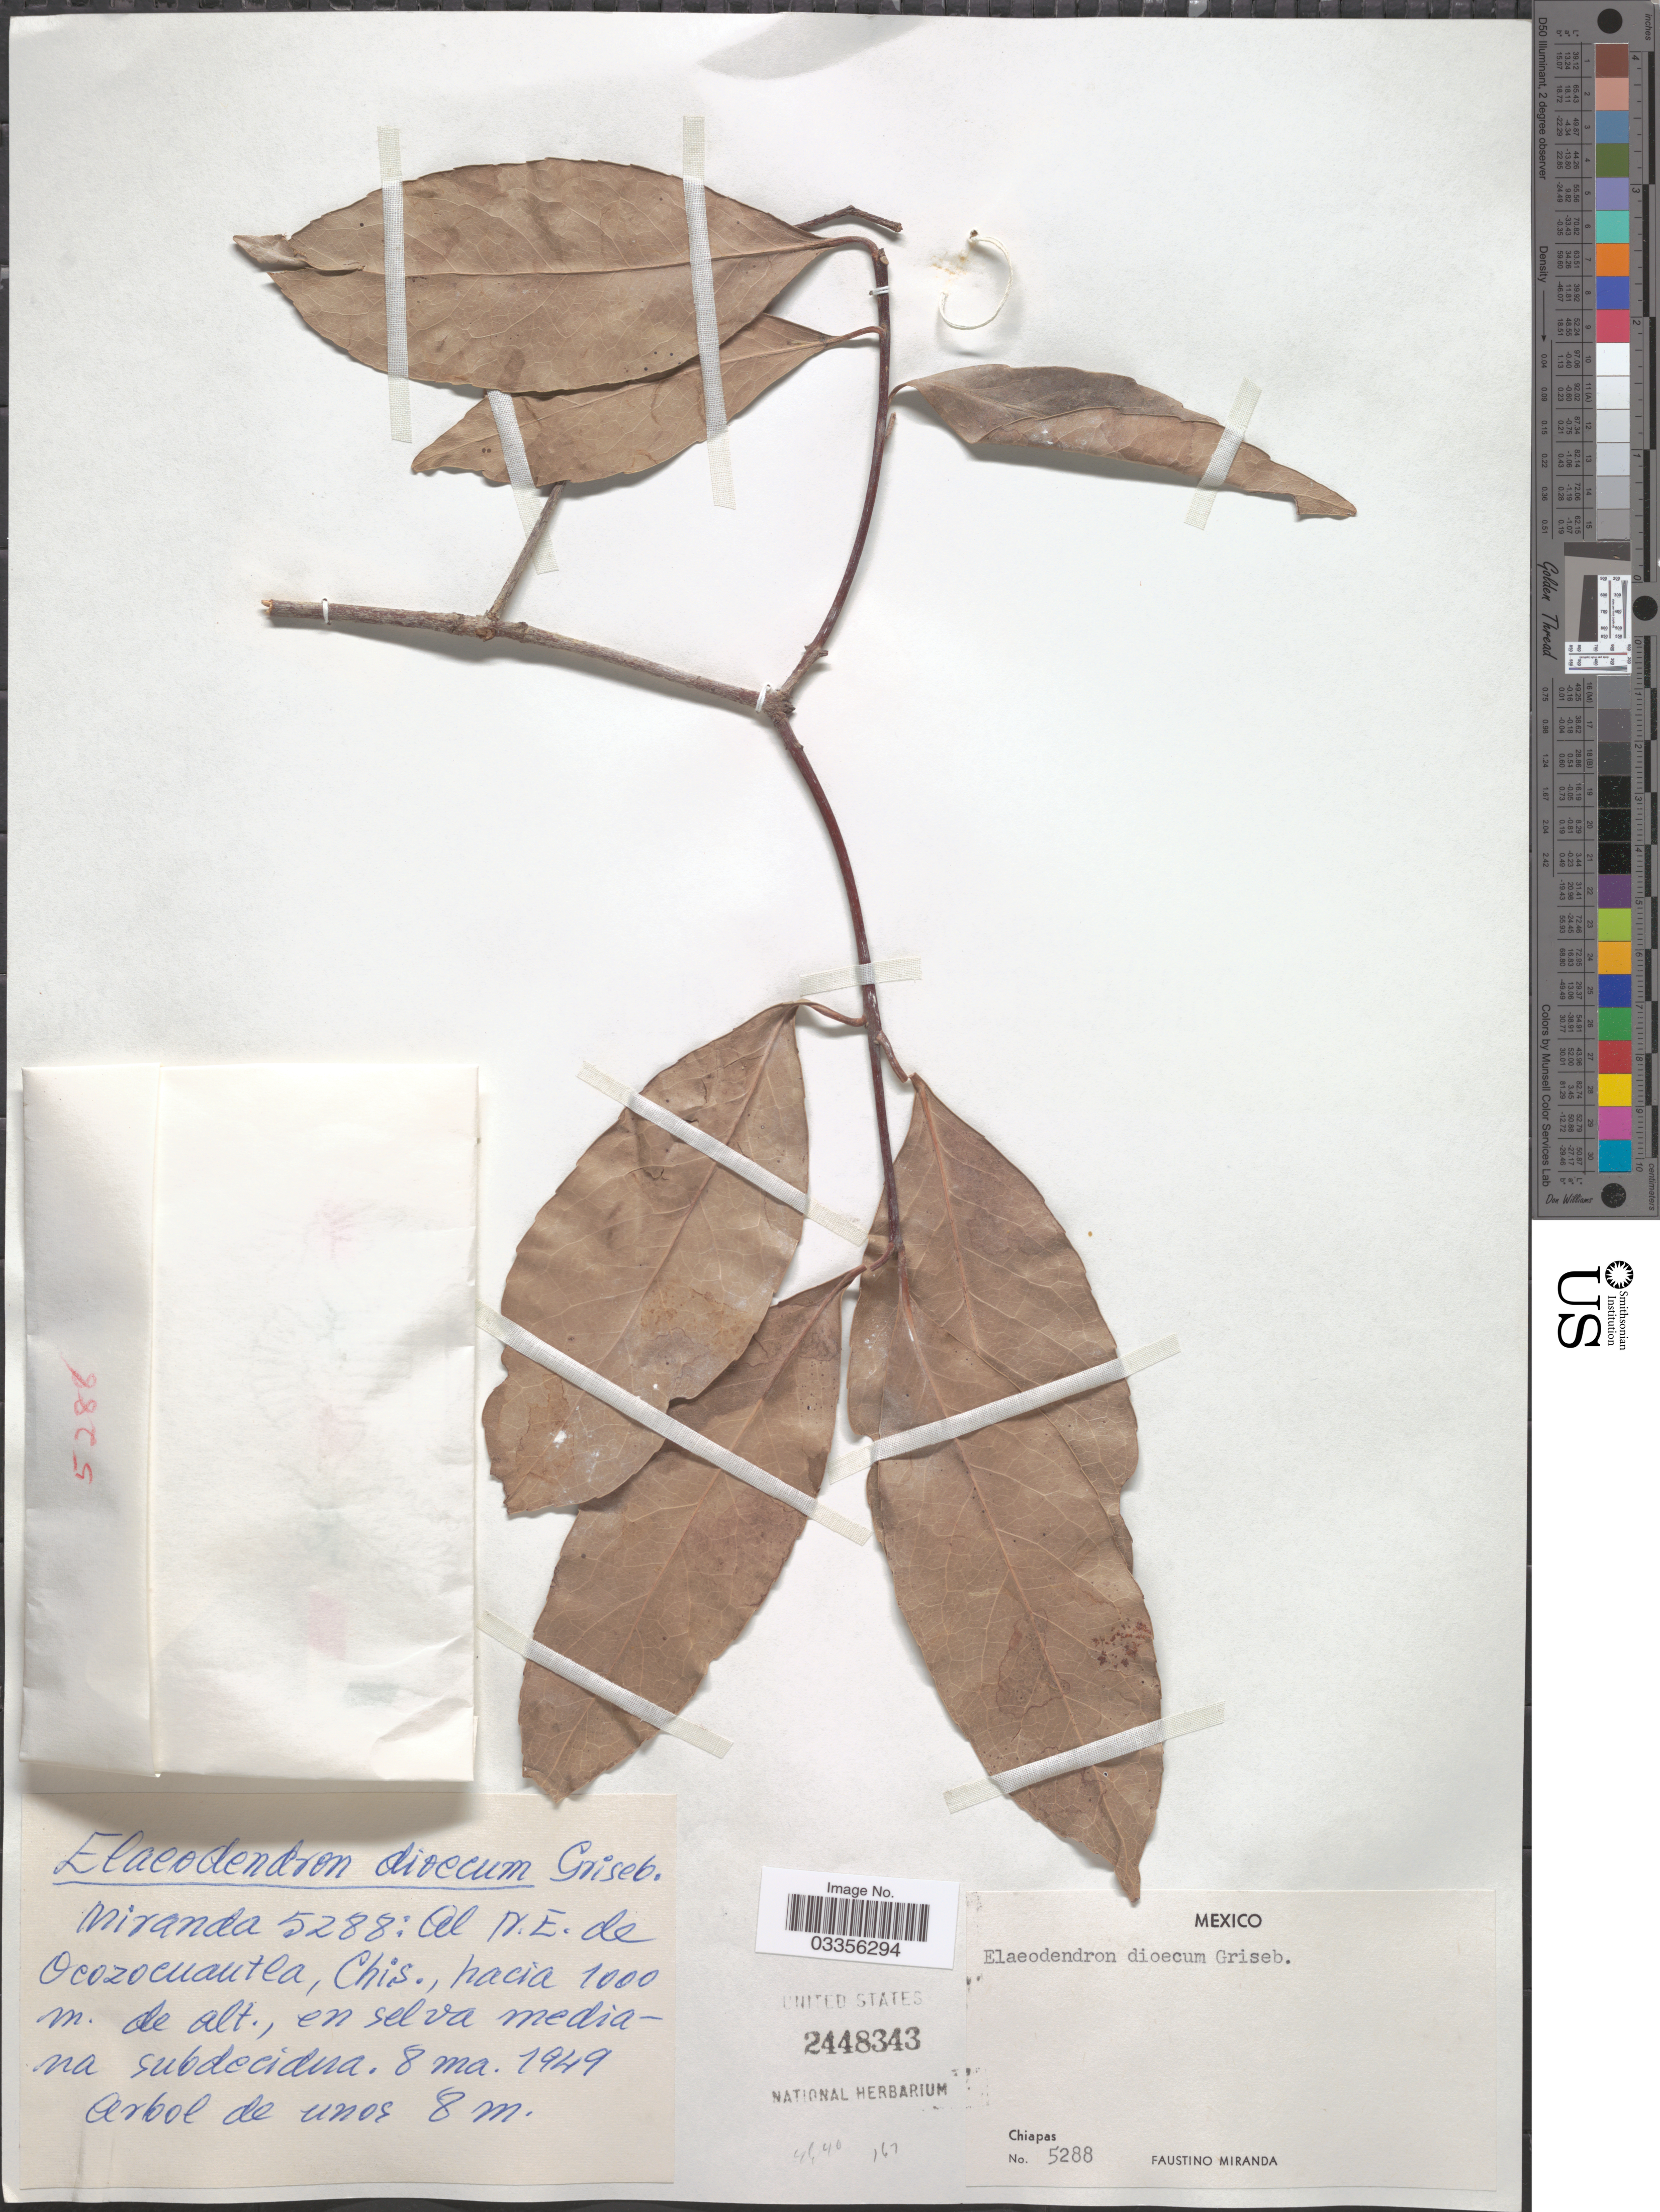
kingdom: Plantae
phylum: Tracheophyta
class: Magnoliopsida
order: Celastrales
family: Celastraceae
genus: Elaeodendron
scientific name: Elaeodendron dioicum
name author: Griseb.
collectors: F. Miranda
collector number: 5288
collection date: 1949-03-08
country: Mexico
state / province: Chiapas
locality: Al N.E. de Ocozocuantla.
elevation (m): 1000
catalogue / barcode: US 2448343